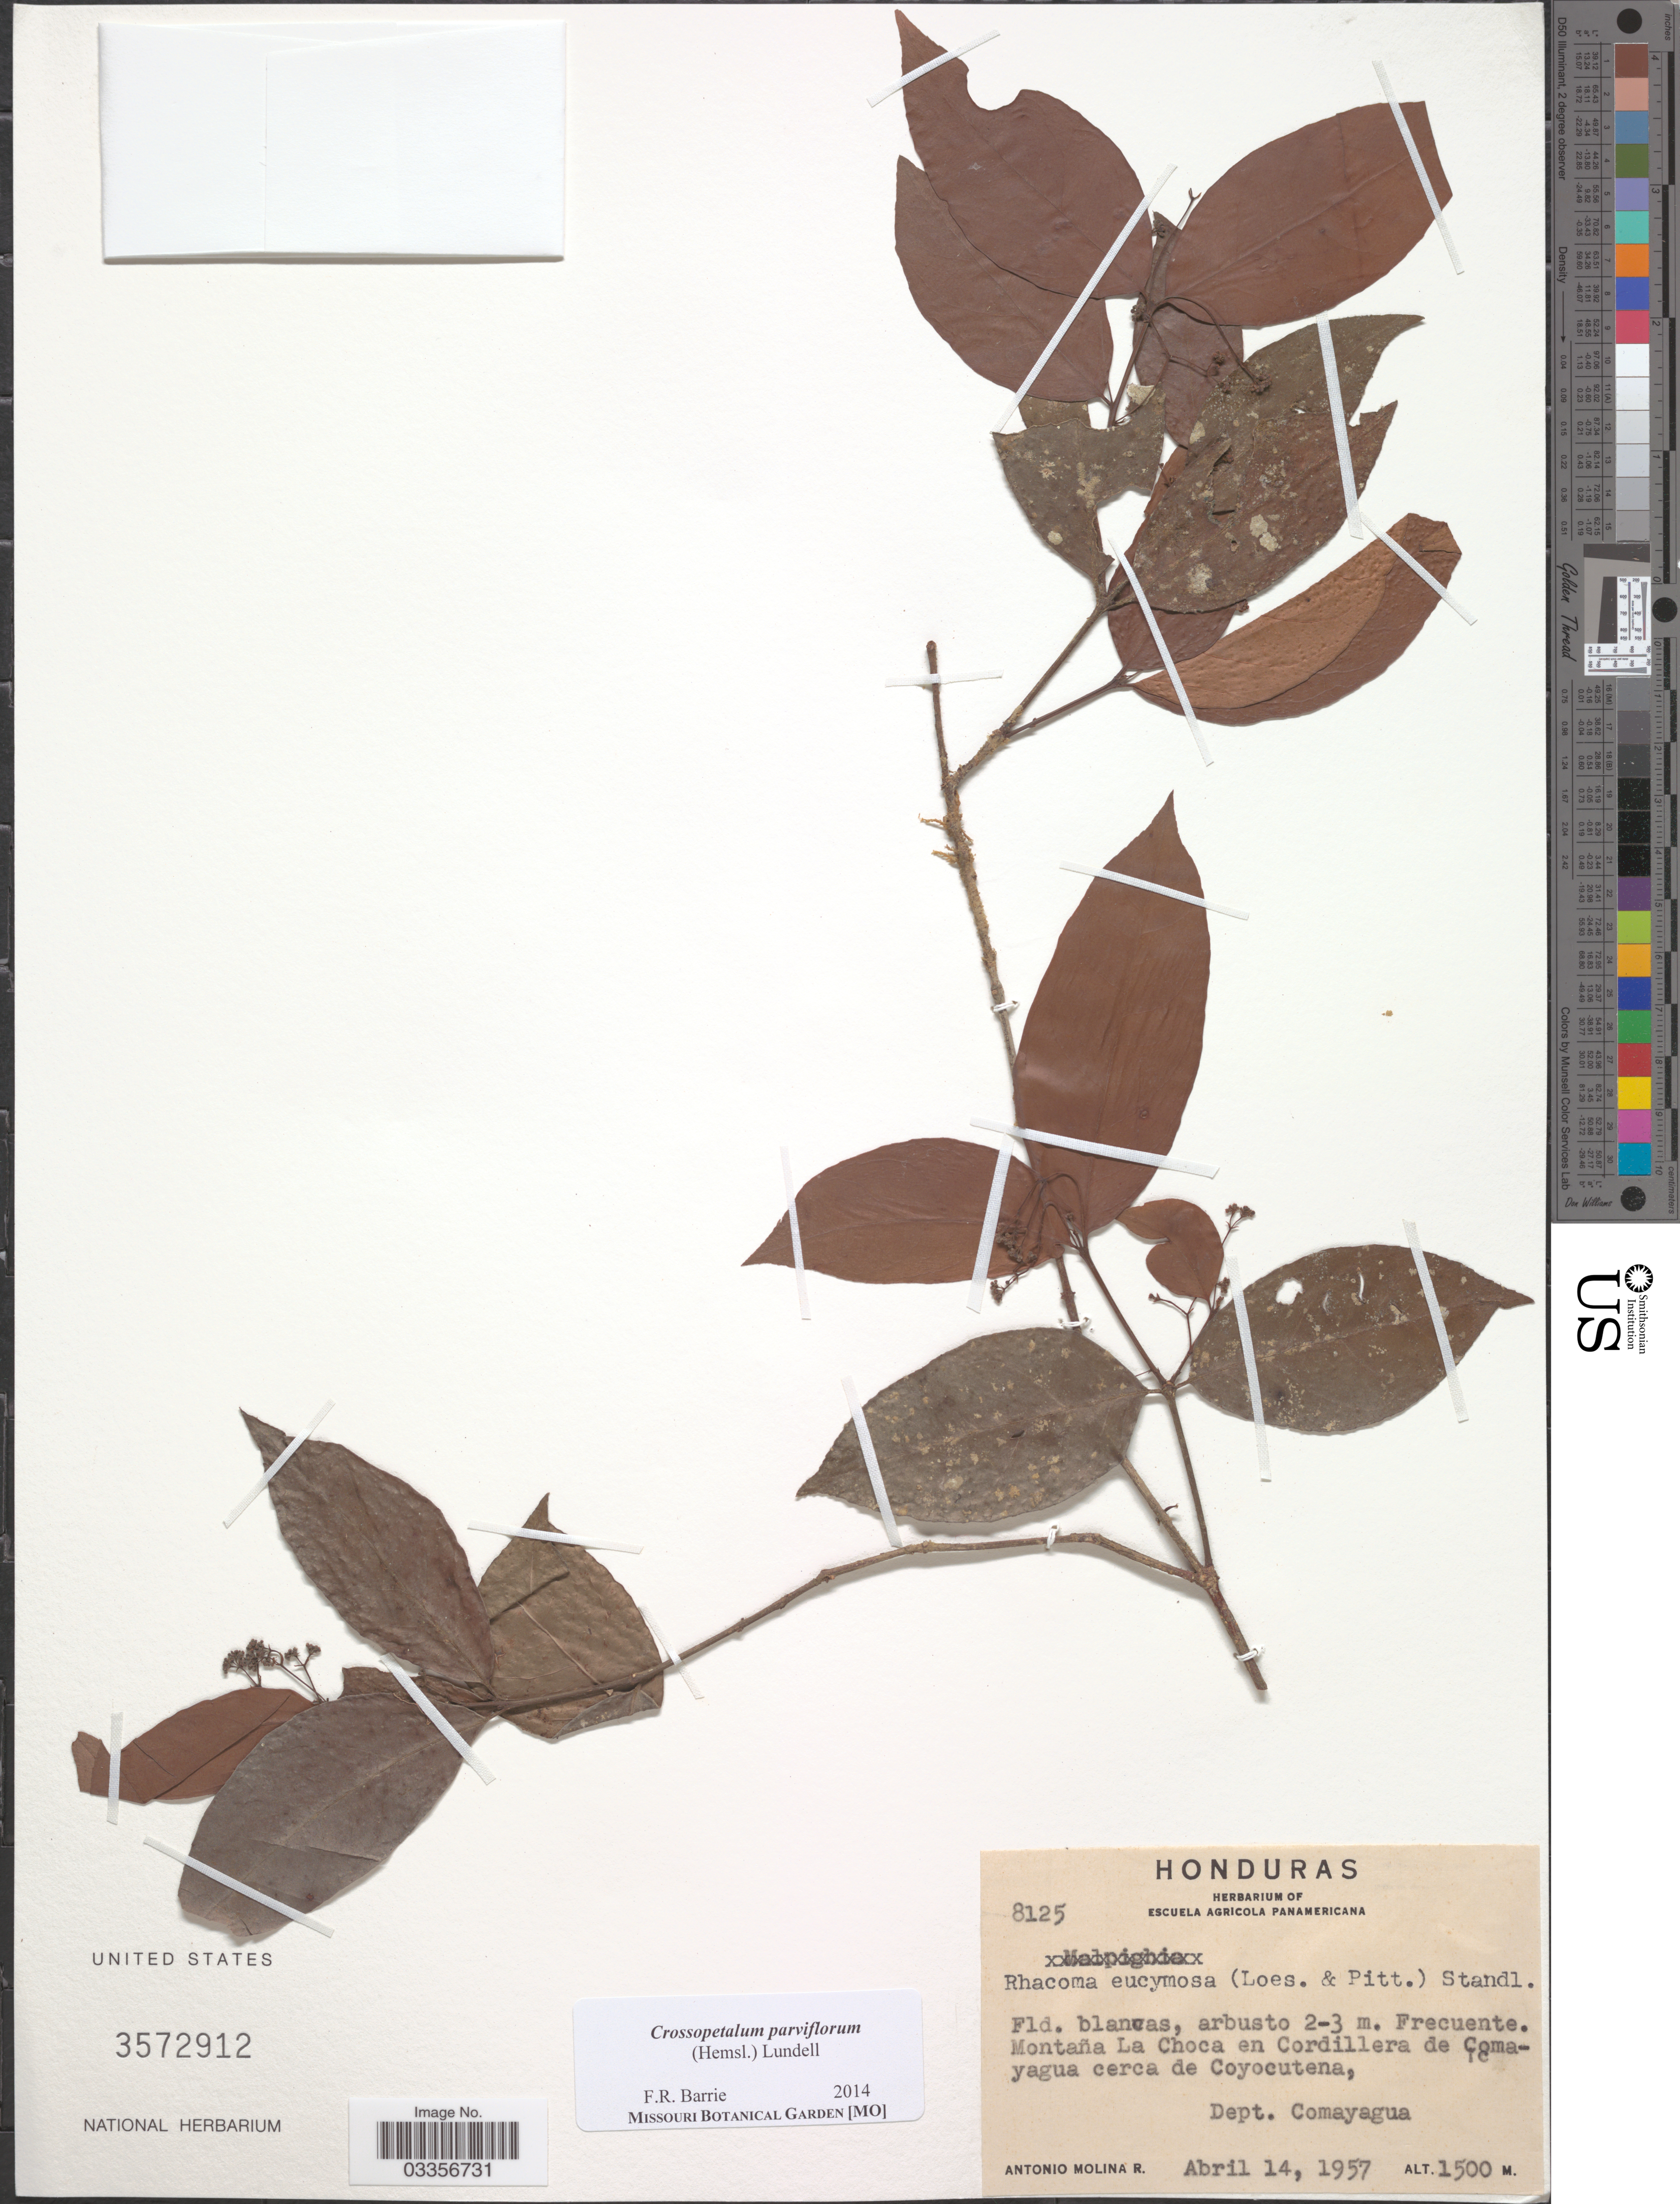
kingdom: Plantae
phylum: Tracheophyta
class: Magnoliopsida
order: Celastrales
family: Celastraceae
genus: Crossopetalum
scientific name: Crossopetalum parviflorum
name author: L.O. Williams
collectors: A. Molina R.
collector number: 8125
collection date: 1957-04-14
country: Honduras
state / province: Comayagua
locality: Montaña La Choca en Cordillera de Comayagua cerca de Coyocutena, Dept. Comayagua.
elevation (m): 1500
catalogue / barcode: US 3572912